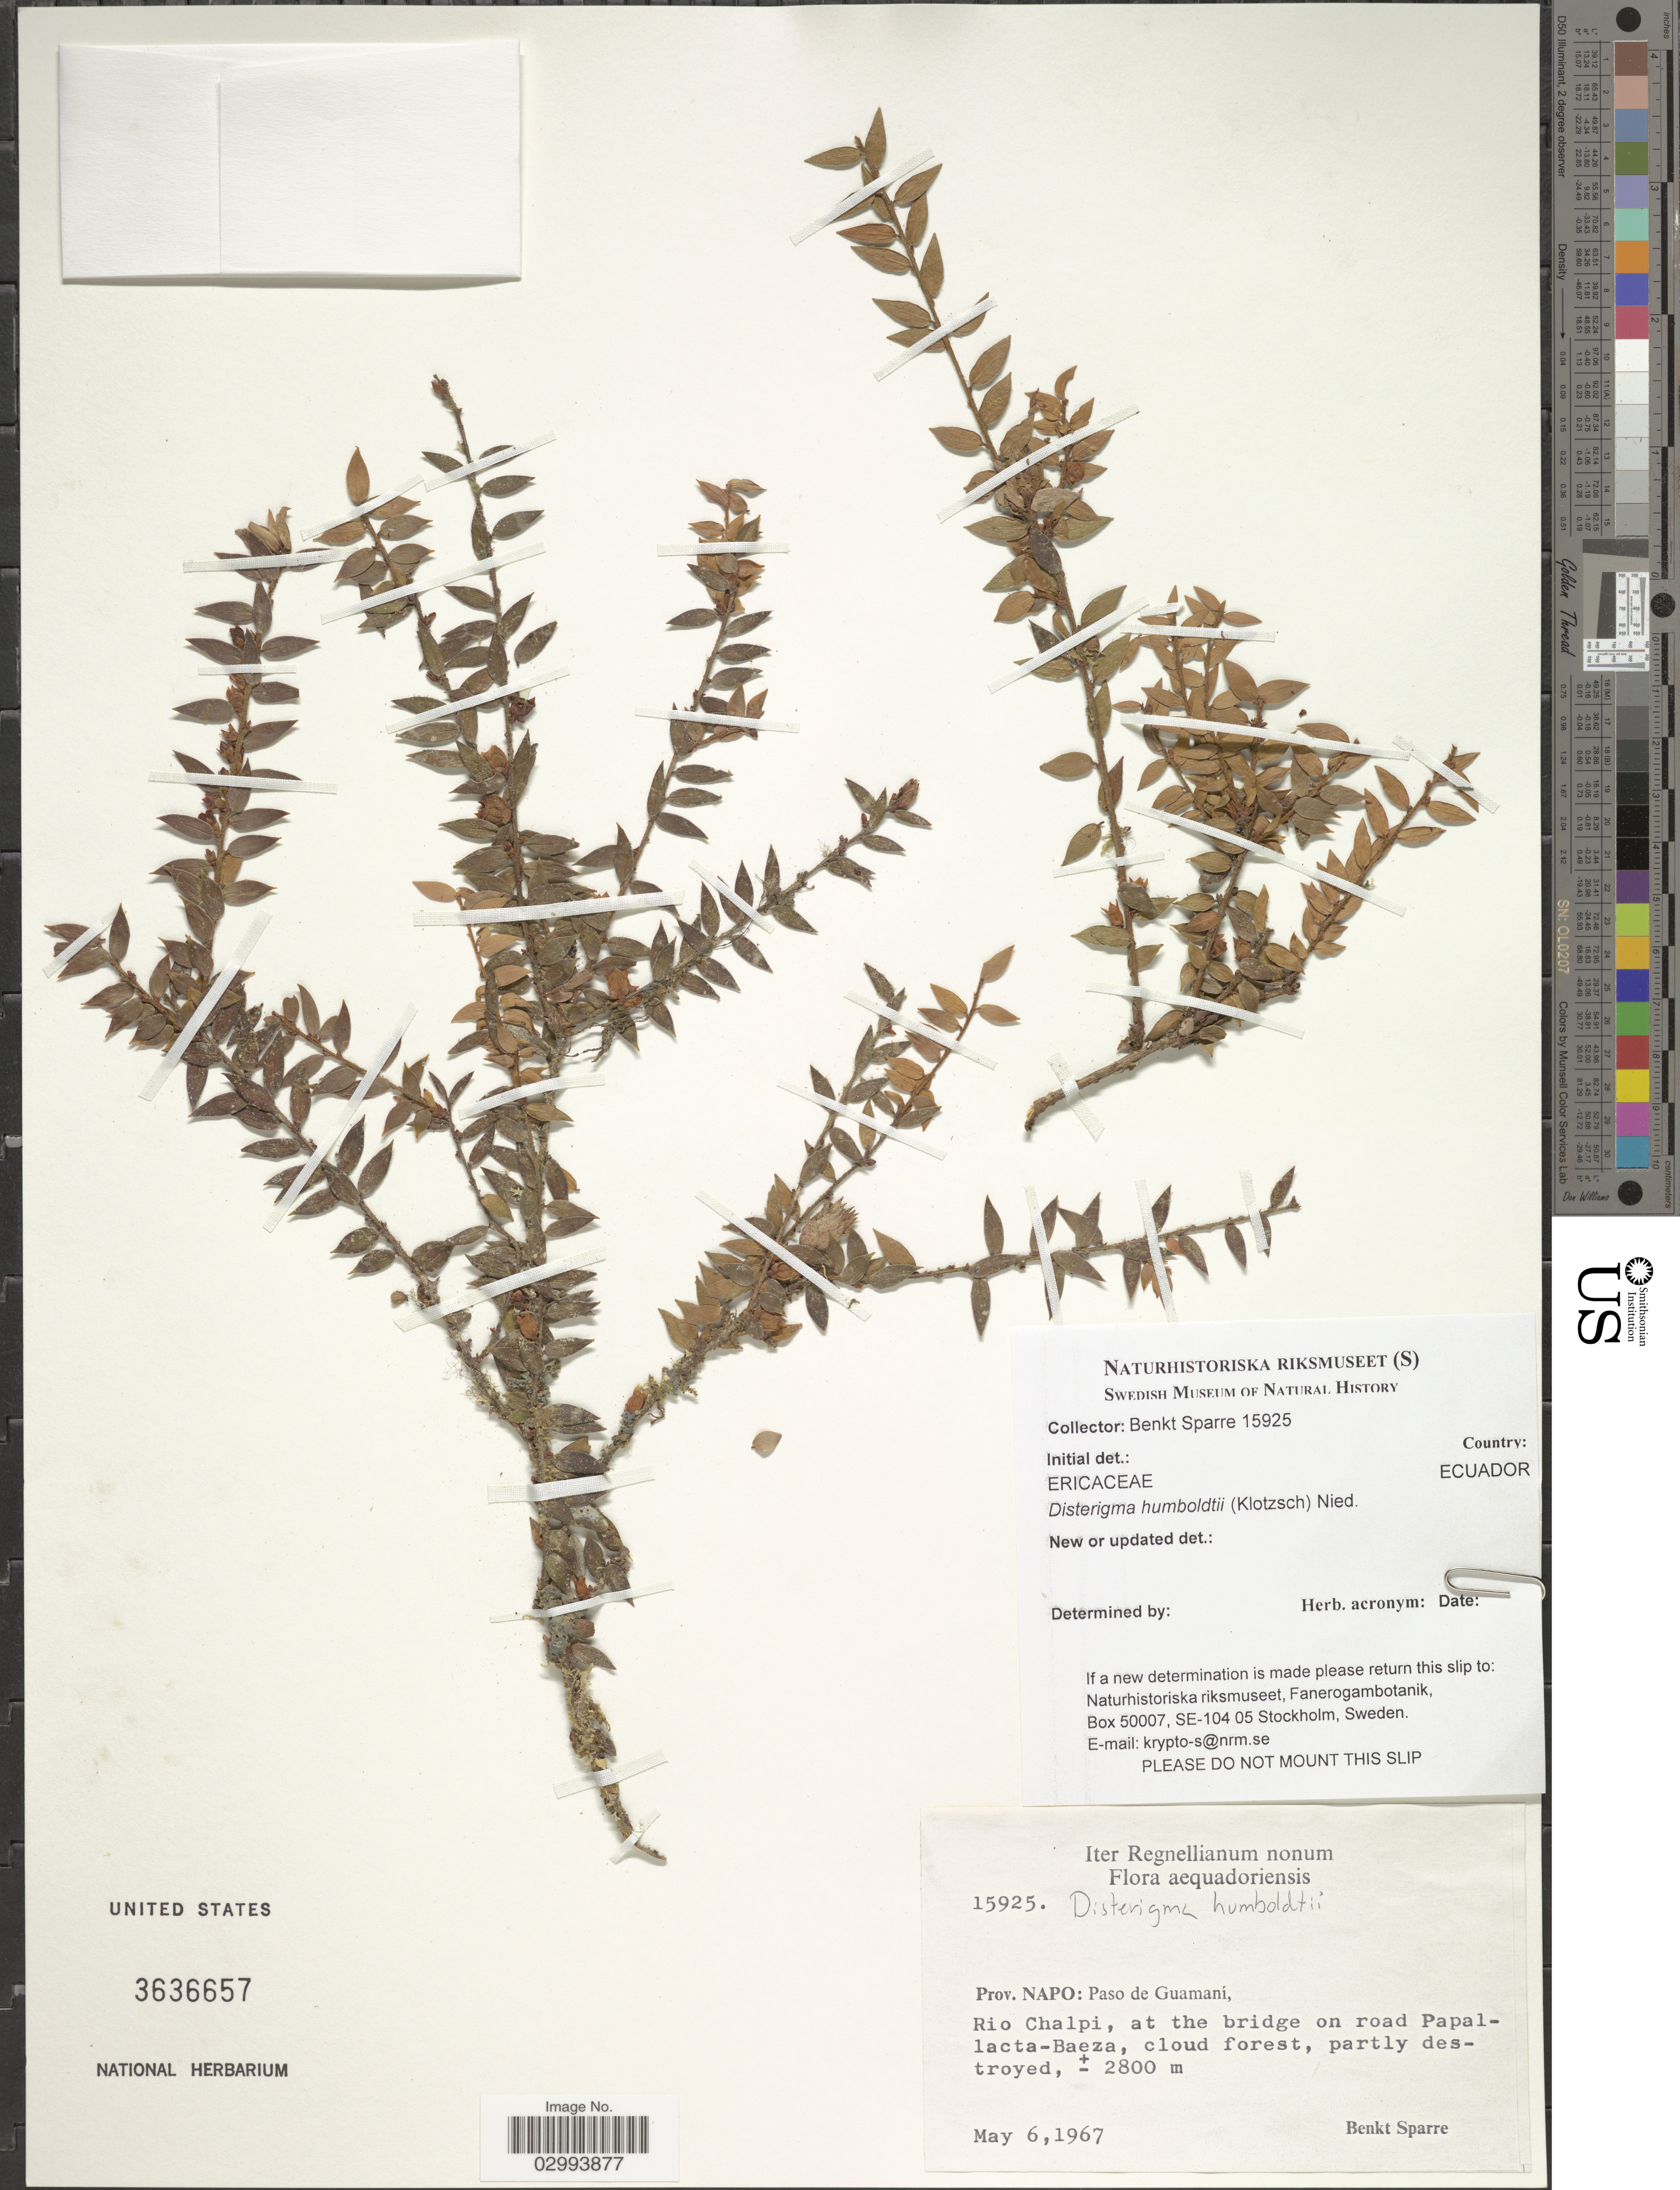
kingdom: Plantae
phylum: Tracheophyta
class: Magnoliopsida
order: Ericales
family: Ericaceae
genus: Disterigma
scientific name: Disterigma humboldtii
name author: (Klotzsch) Nied.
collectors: B. Sparre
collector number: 15925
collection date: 1967-05-06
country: Ecuador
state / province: Napo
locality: Prov. Napo: Paso de Guamaní, Rio Chalpi, at the bridge on road Papal-lacta-Baeza, cloud forest, partly destroyed.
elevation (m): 2800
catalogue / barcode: US 3636657